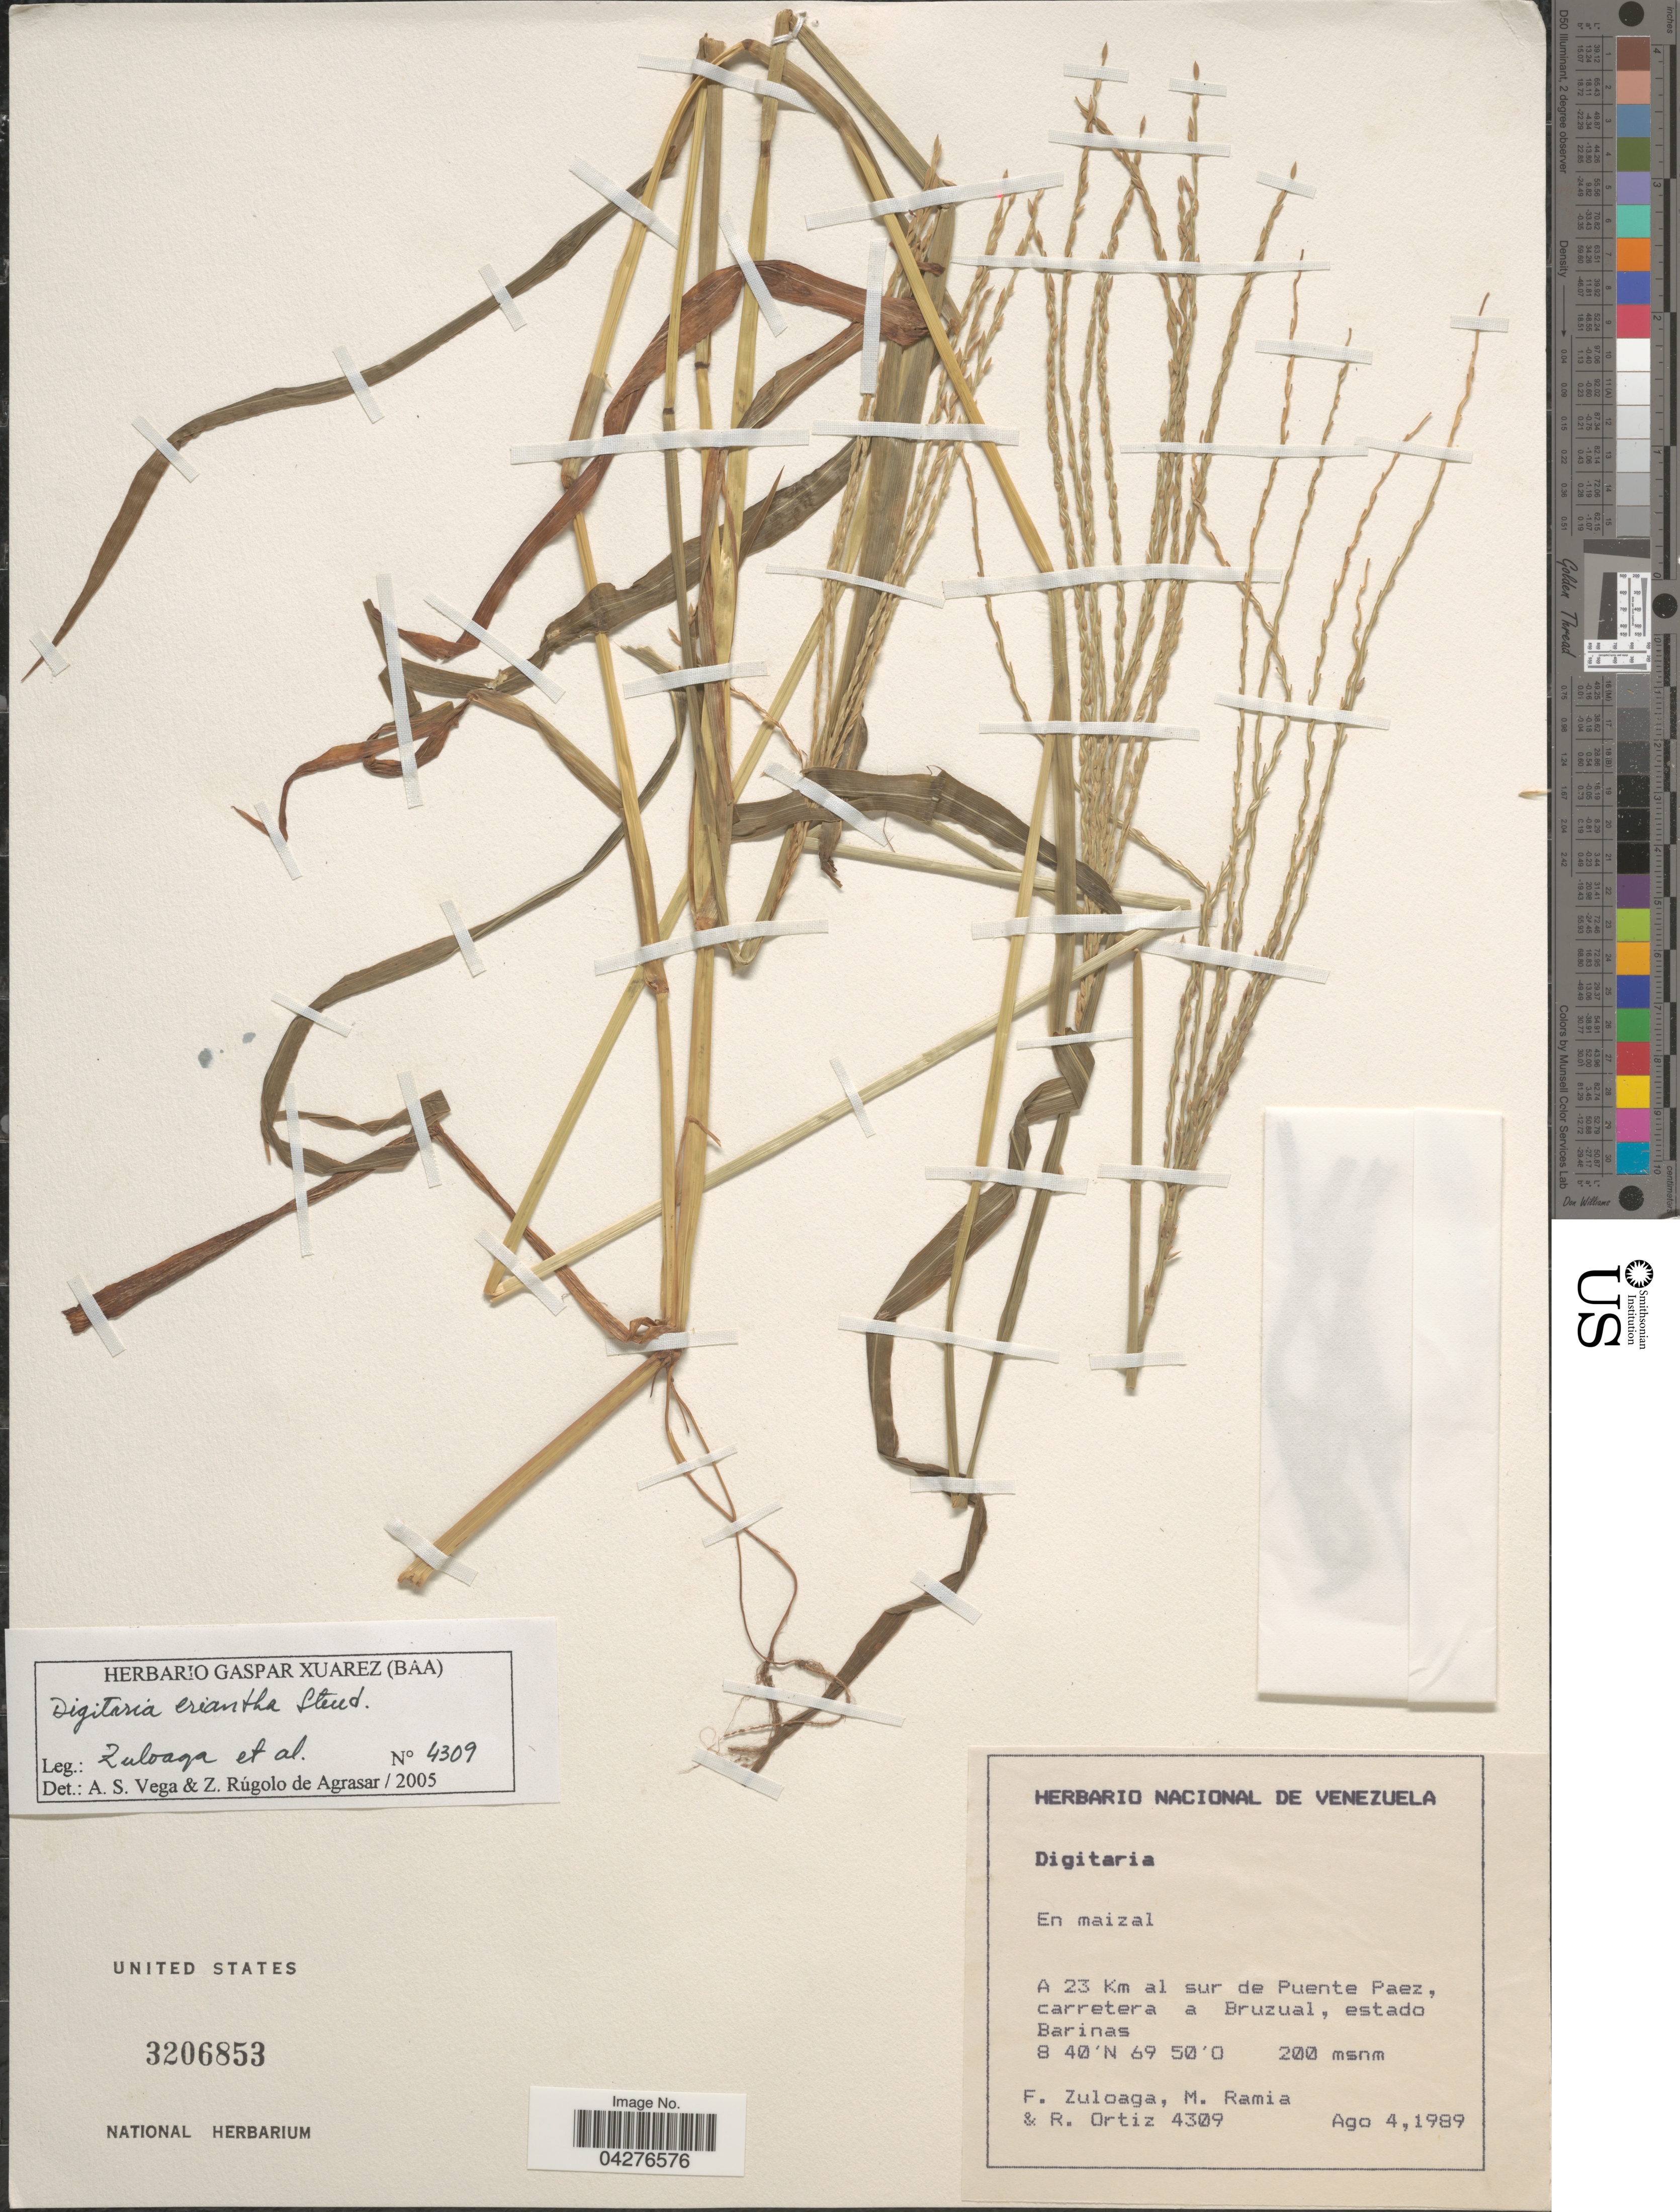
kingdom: Plantae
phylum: Tracheophyta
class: Liliopsida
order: Poales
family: Poaceae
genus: Digitaria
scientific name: Digitaria eriantha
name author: Steud.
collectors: F. Zuloaga, M. Ramia & R. Ortiz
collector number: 4309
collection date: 1989-08-04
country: Venezuela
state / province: Barinas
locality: A 23 Km al sur de Puente Paez, carretera a Bruzual.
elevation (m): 200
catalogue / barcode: US 3206853